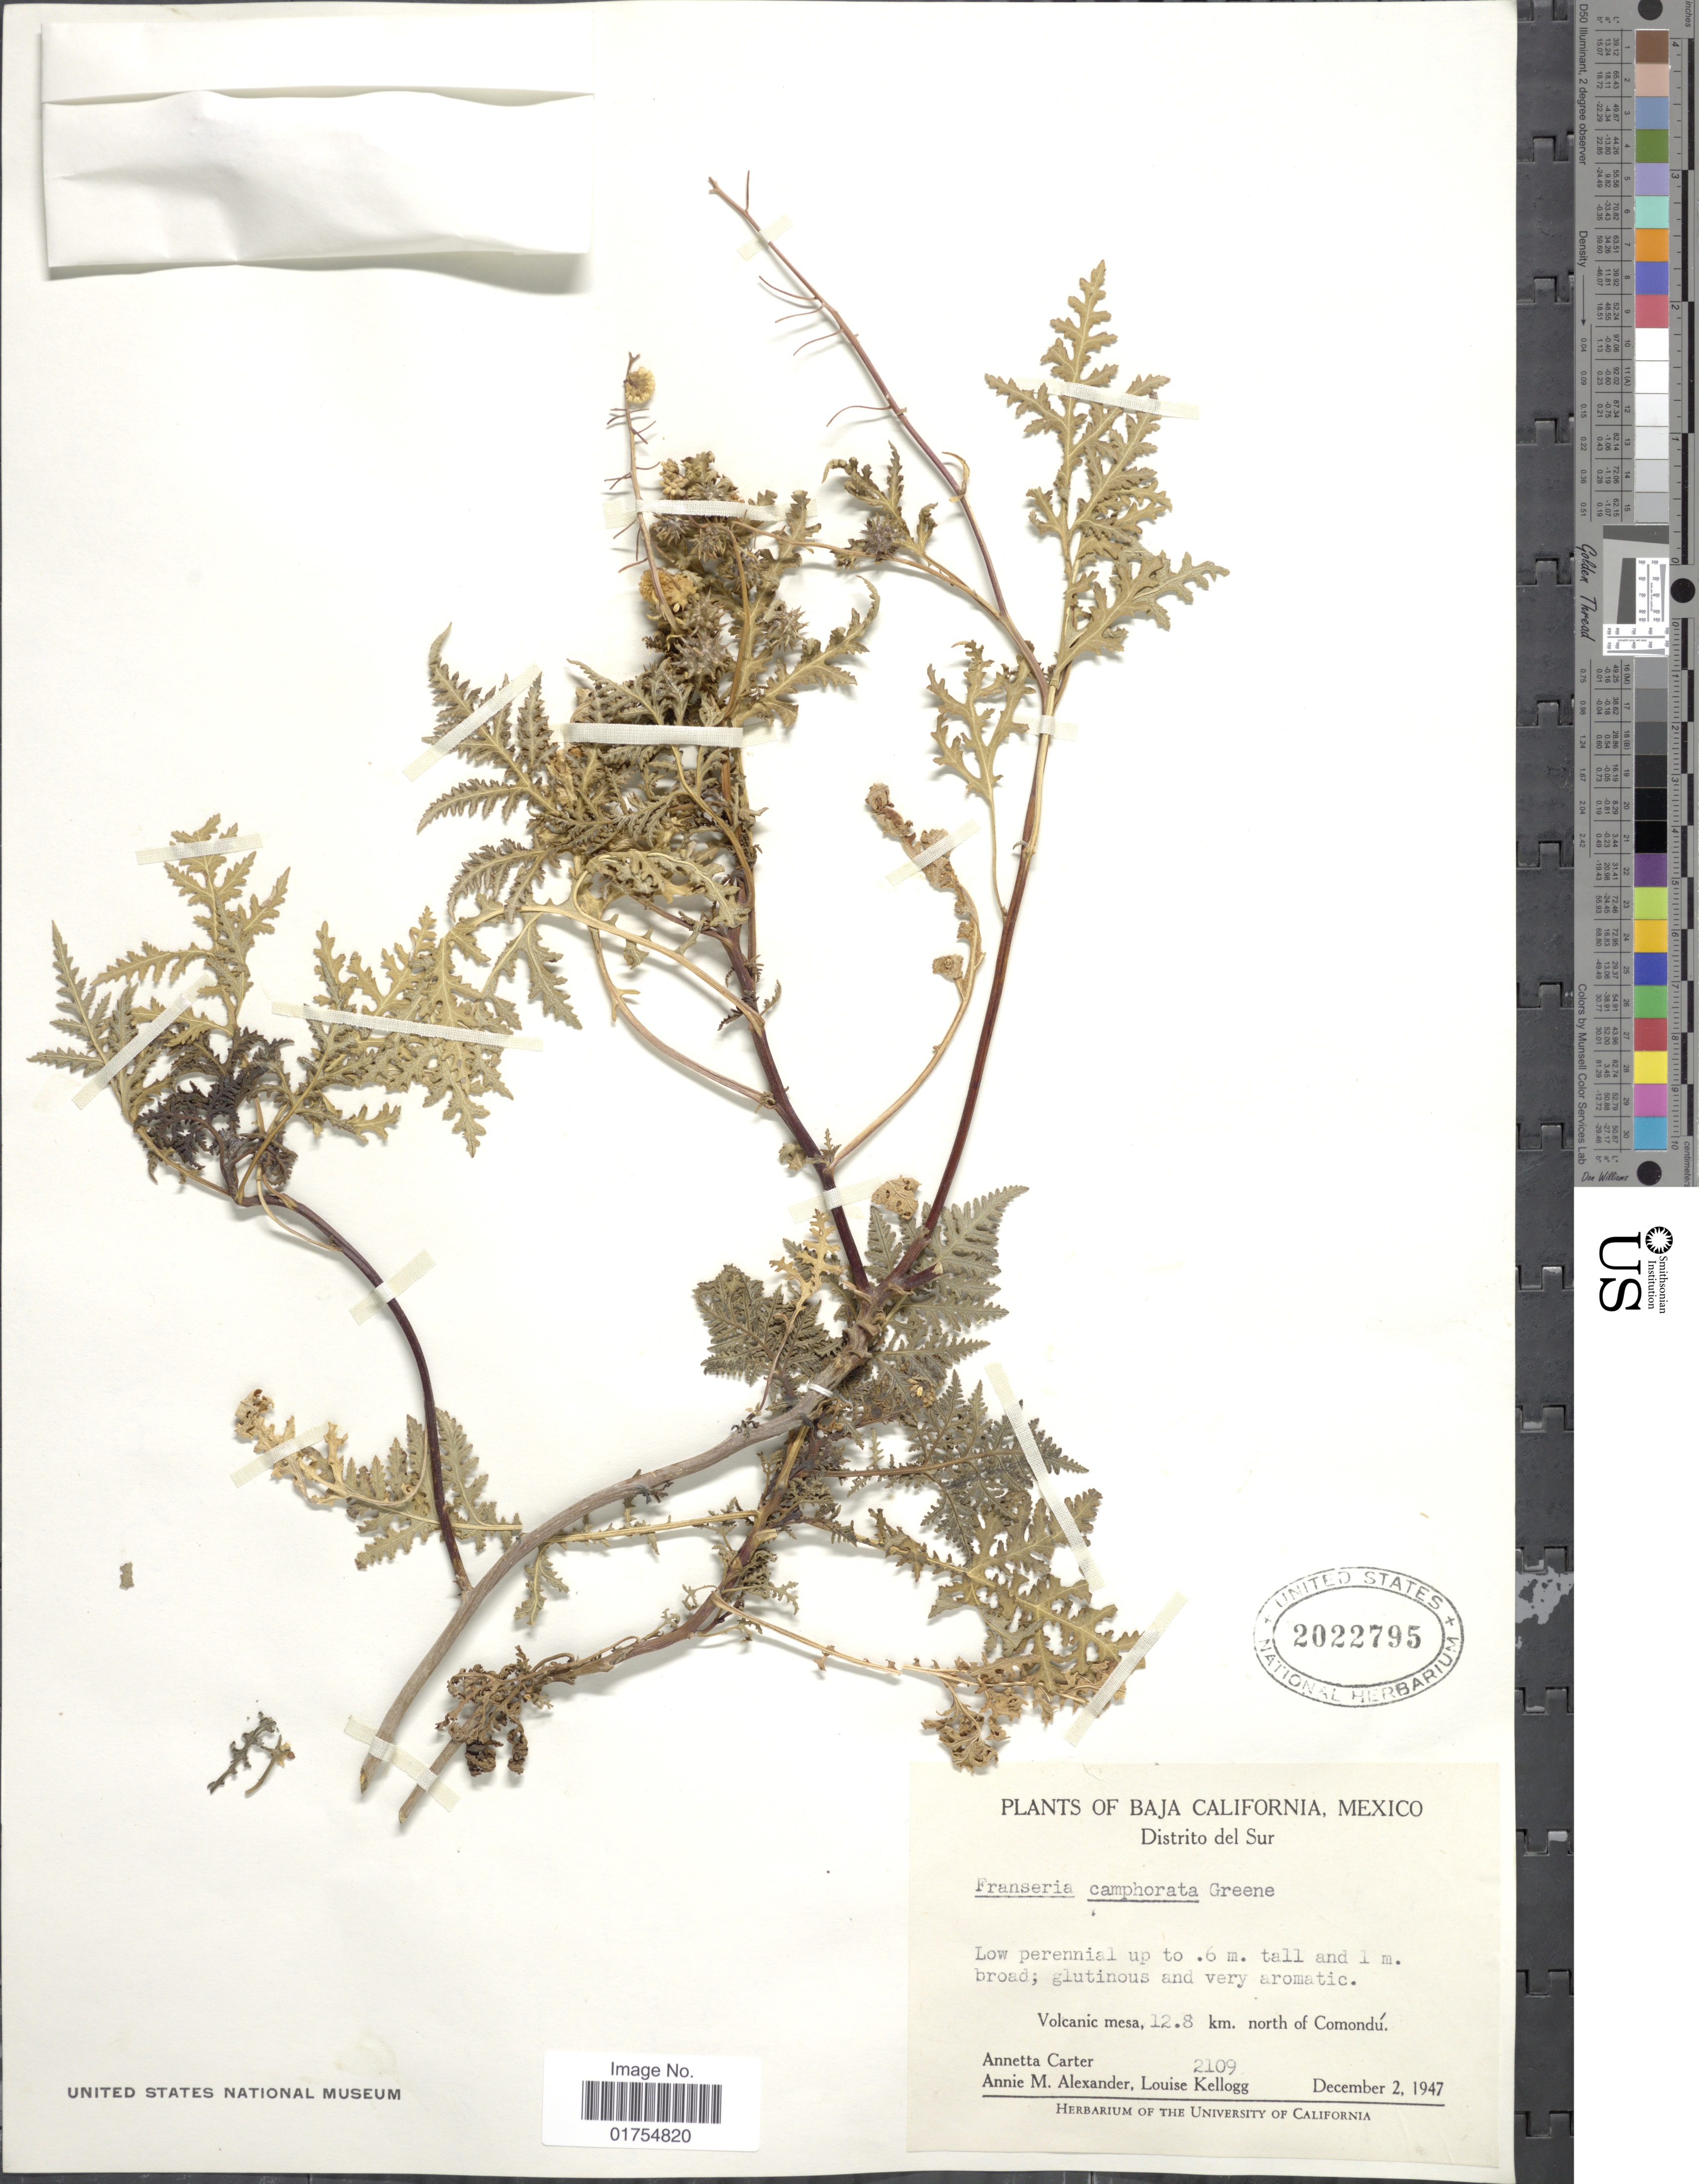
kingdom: Plantae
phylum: Tracheophyta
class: Magnoliopsida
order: Asterales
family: Asteraceae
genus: Franseria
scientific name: Franseria camphorata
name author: Greene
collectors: A. M. Carter, A. M. Alexander & L. Kellogg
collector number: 2109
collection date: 1947-12-02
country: Mexico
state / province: Baja California Sur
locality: Distrito del Sur. Volcanic mesa, 12.8 km north of Comondu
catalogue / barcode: US 2022795